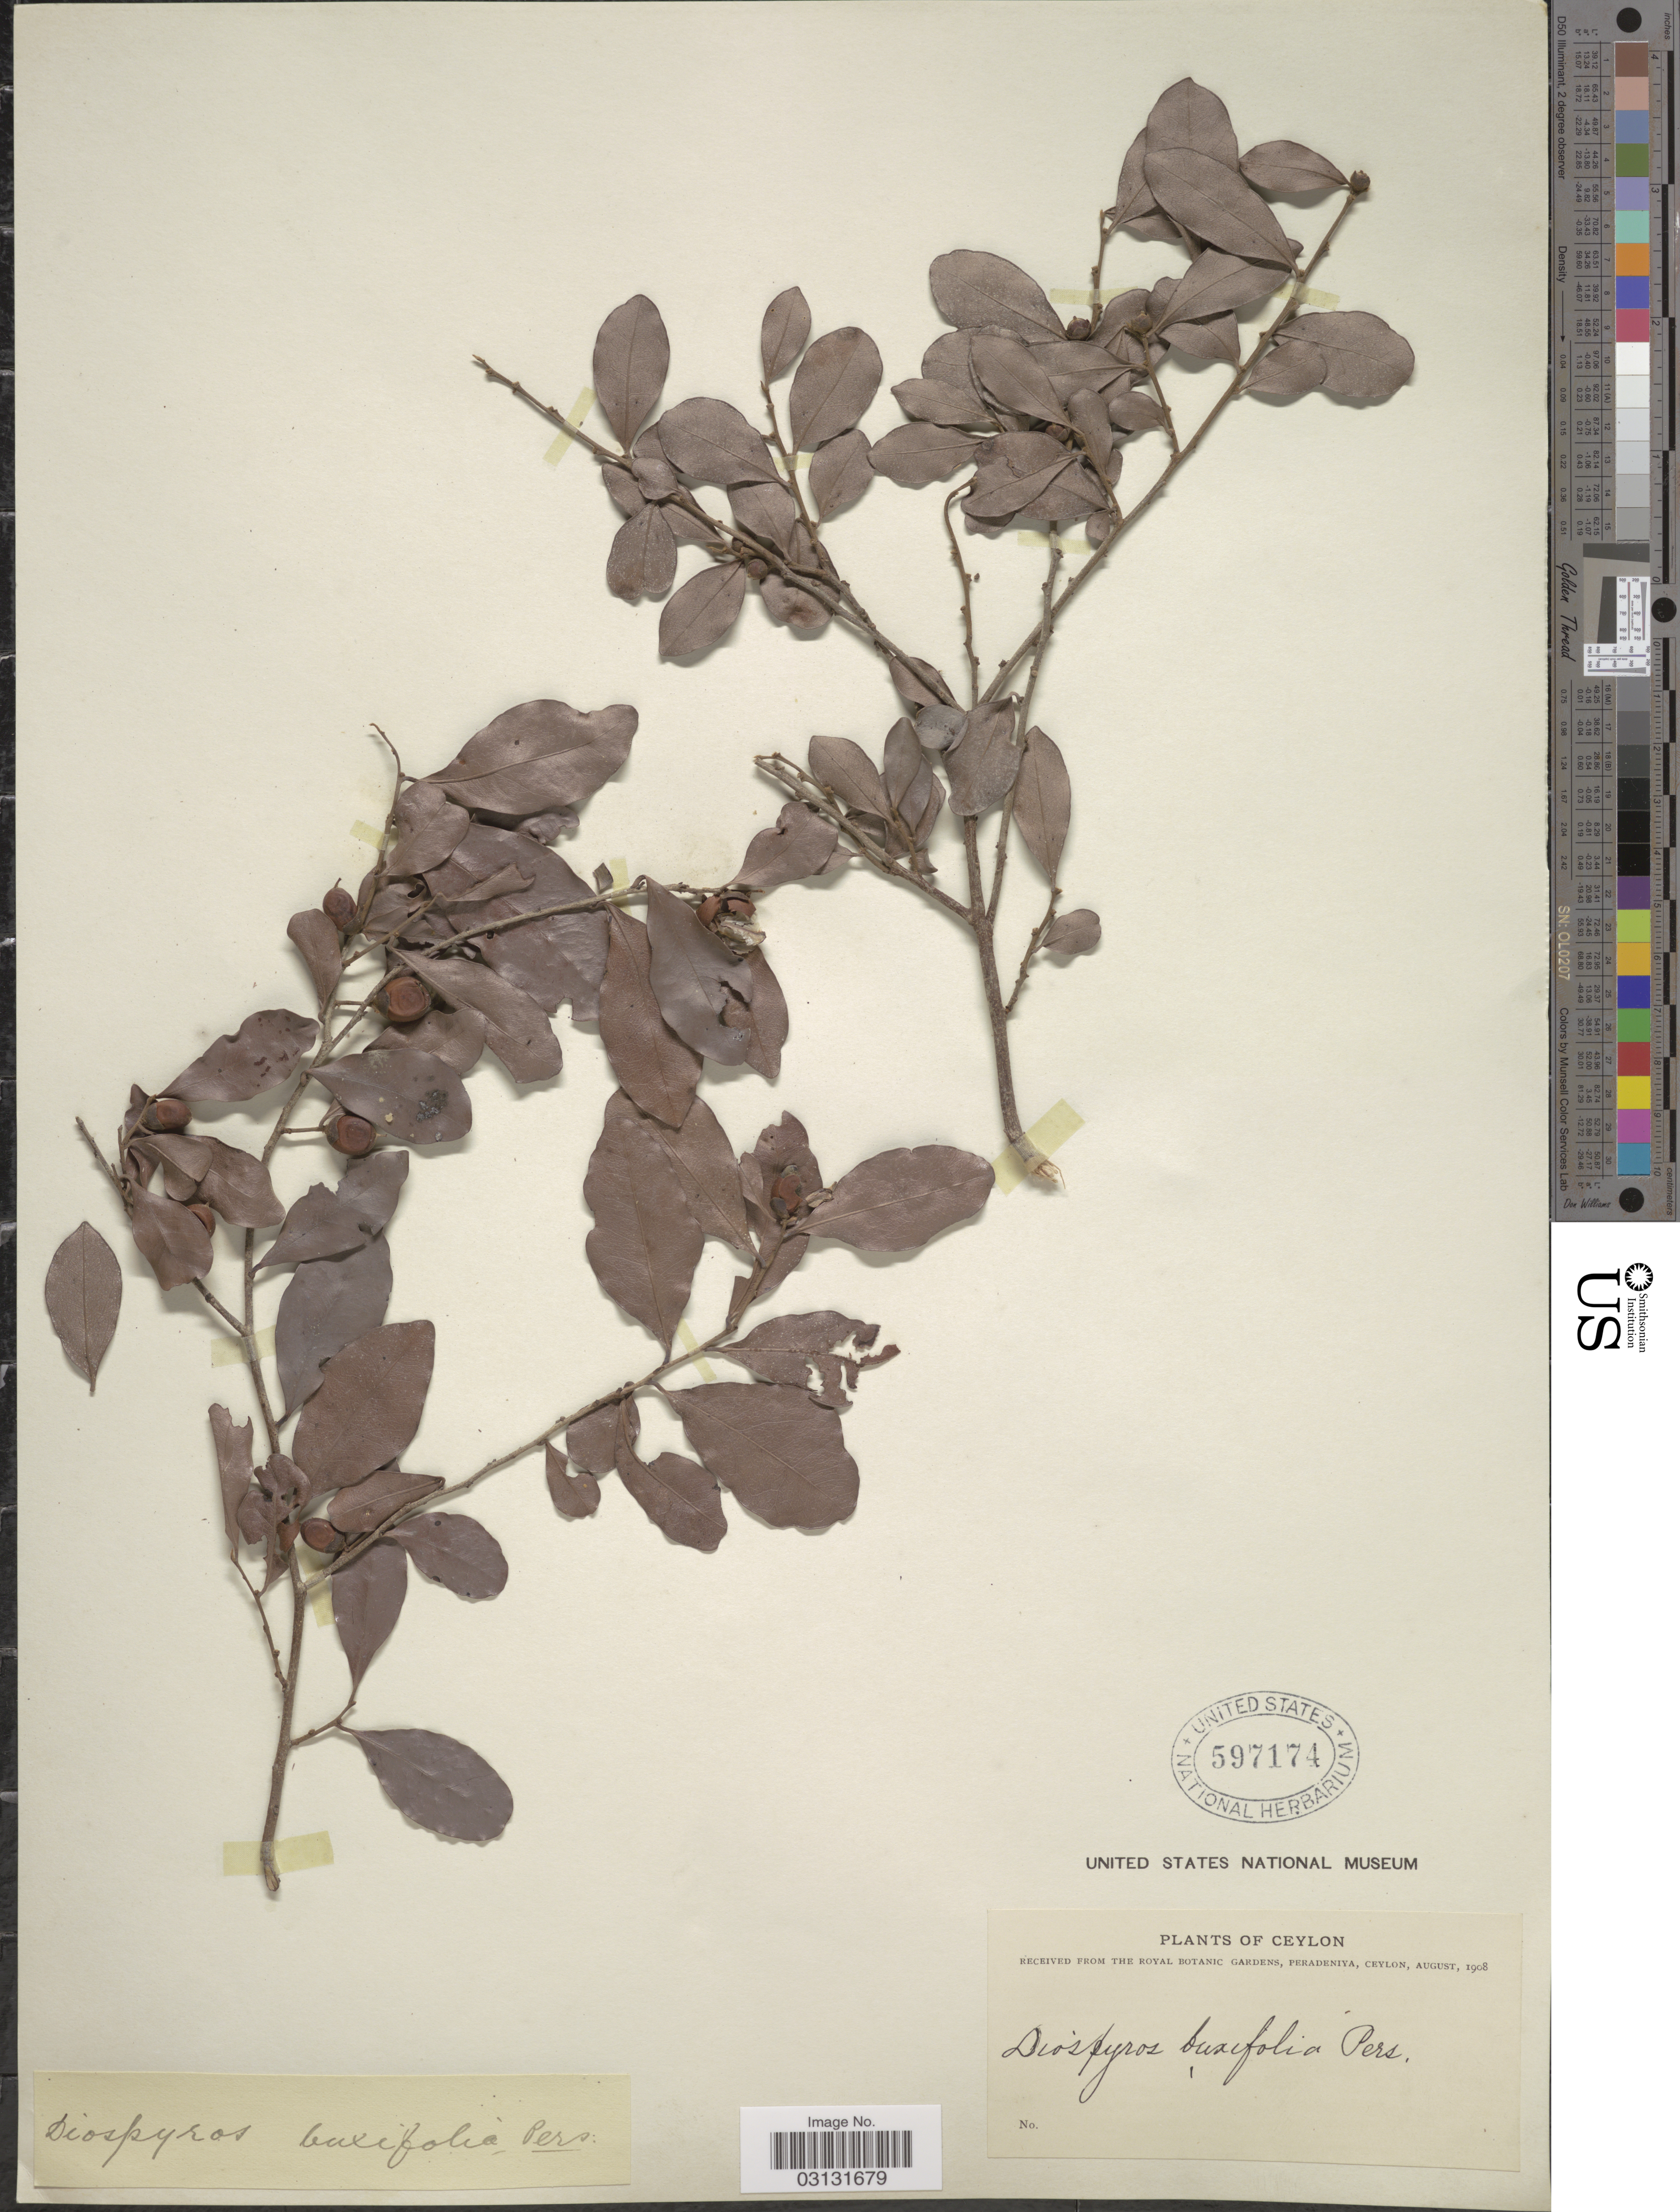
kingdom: Plantae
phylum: Tracheophyta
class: Magnoliopsida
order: Ericales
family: Ebenaceae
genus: Diospyros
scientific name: Diospyros ferrea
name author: (Willd.) Bakh.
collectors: P. Royal Botanic Gardens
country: Sri Lanka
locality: Ceylon.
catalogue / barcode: US 597174